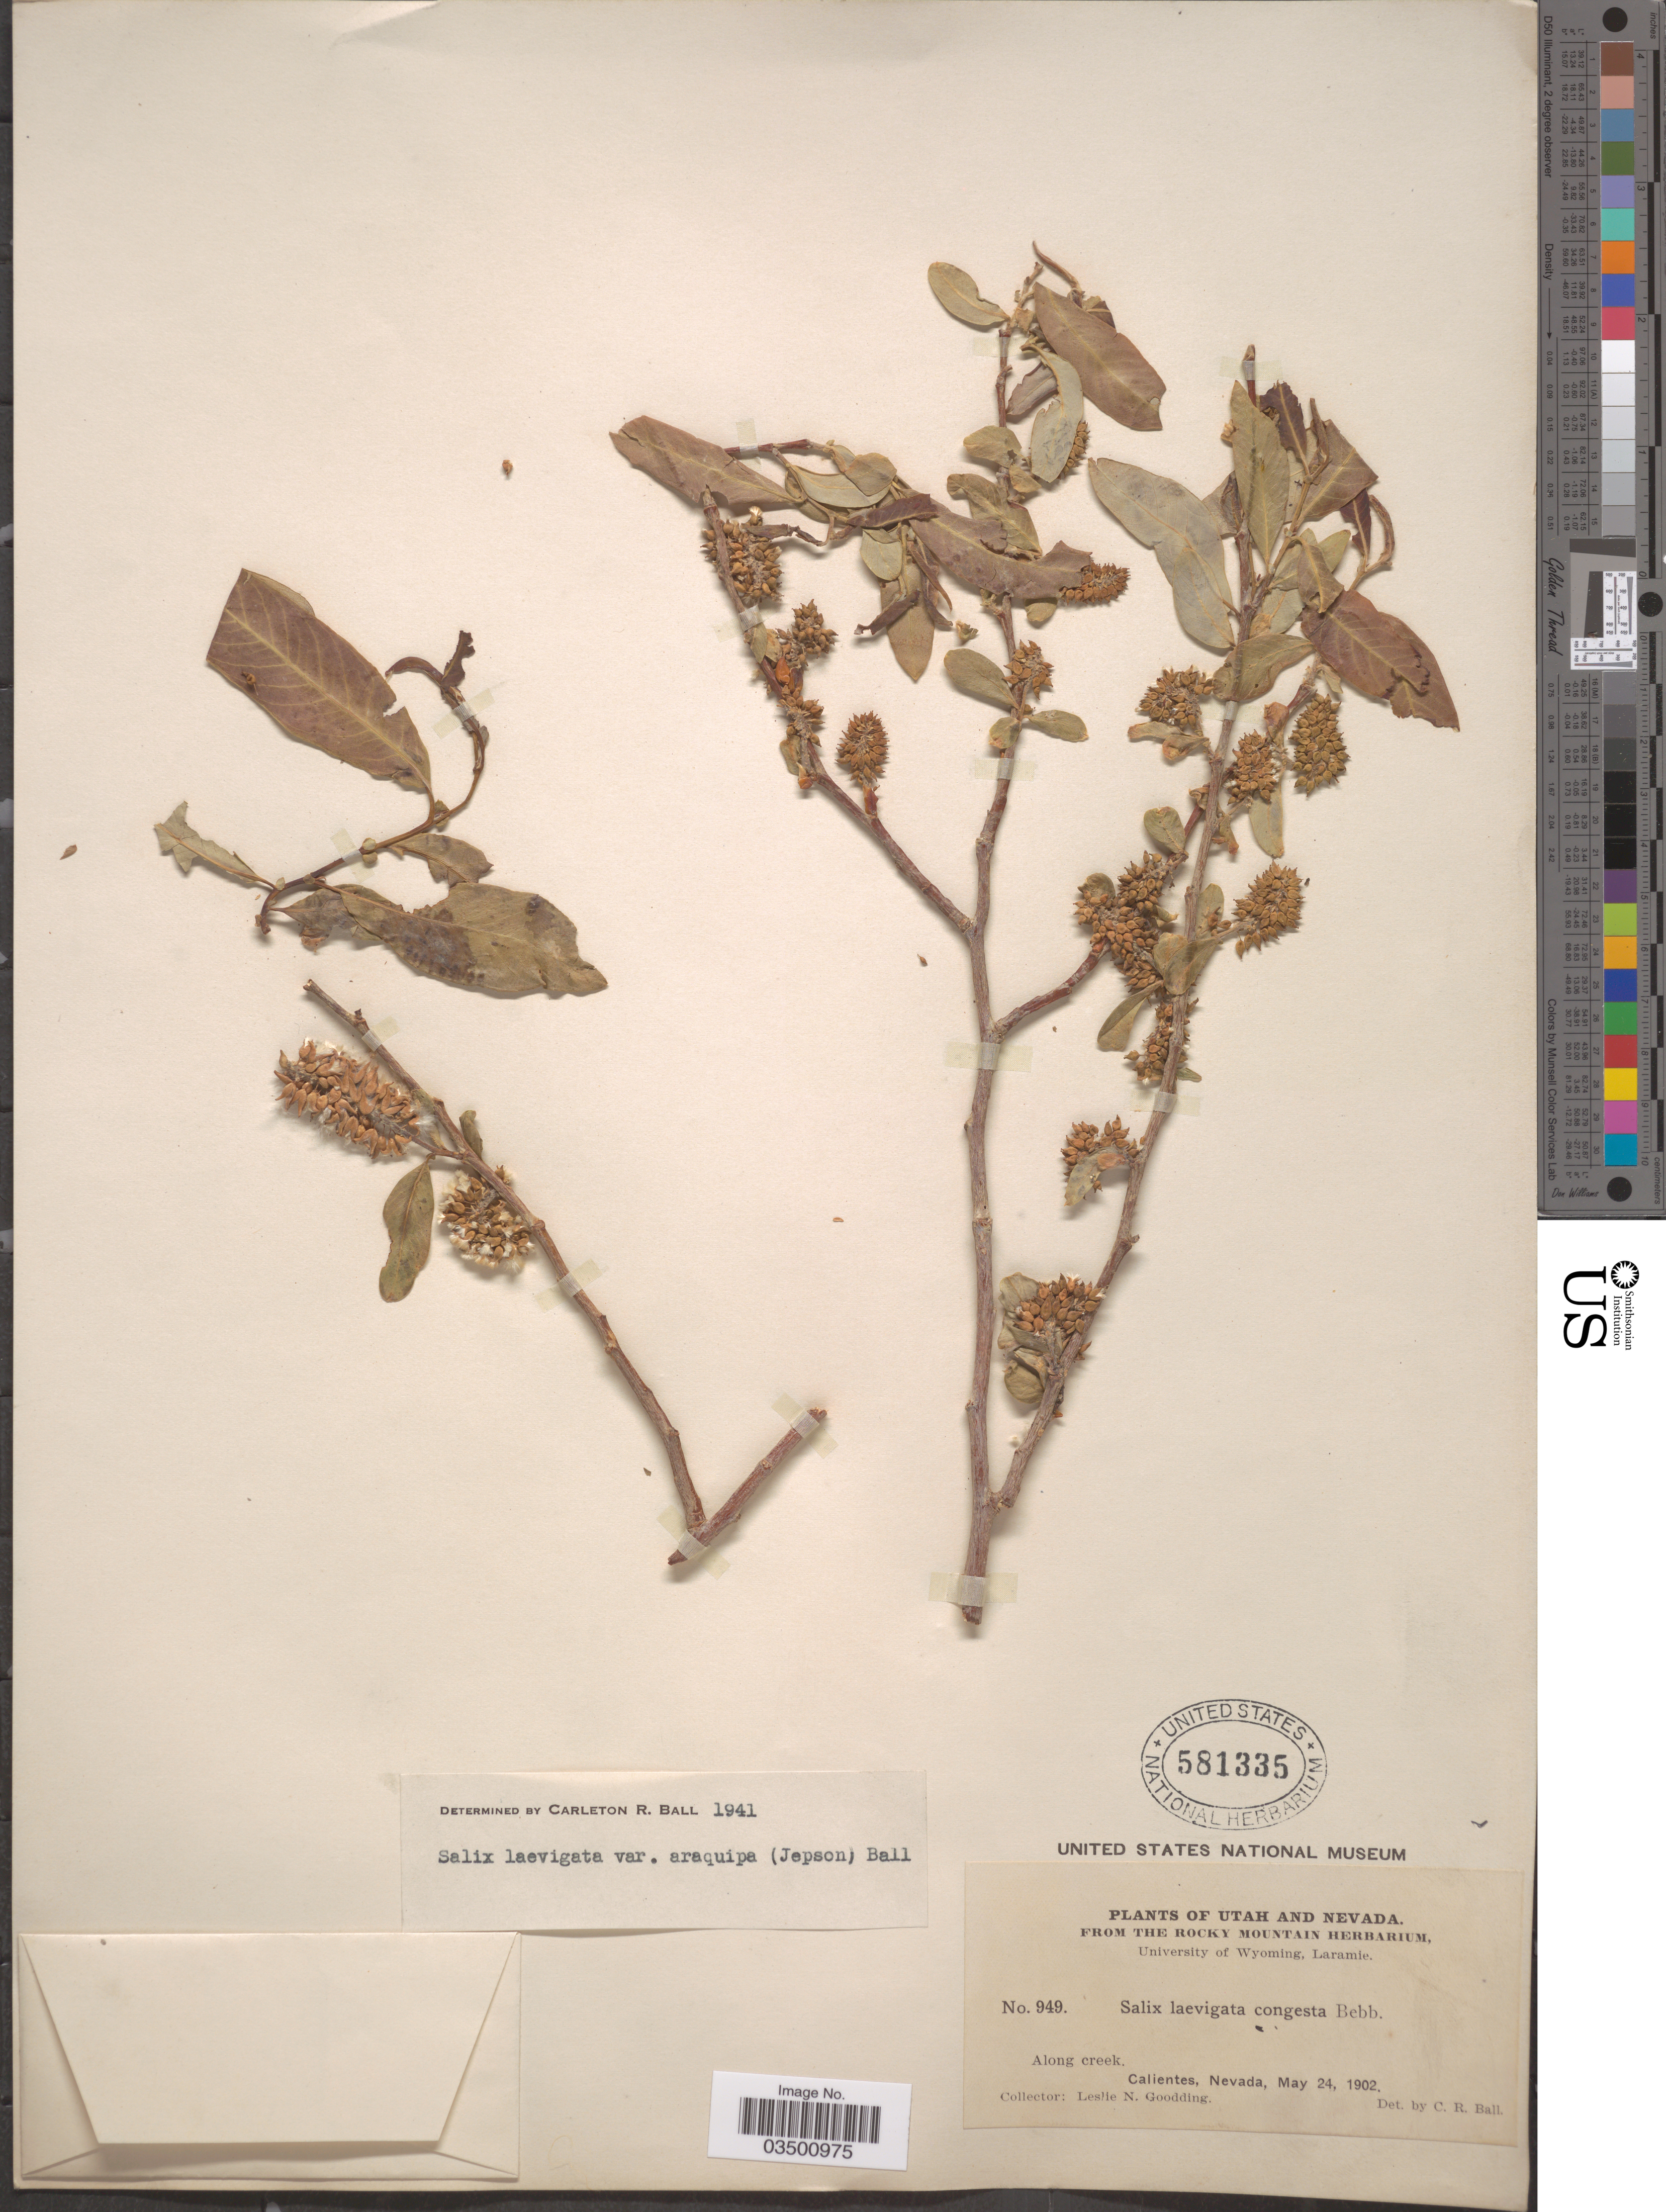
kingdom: Plantae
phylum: Tracheophyta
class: Magnoliopsida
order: Malpighiales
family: Salicaceae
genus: Salix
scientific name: Salix laevigata var. araquipa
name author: Bebb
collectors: L. N. Goodding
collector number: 949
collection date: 1902-05-24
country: United States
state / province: Nevada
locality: Along creek. Calientes.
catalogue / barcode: US 581335